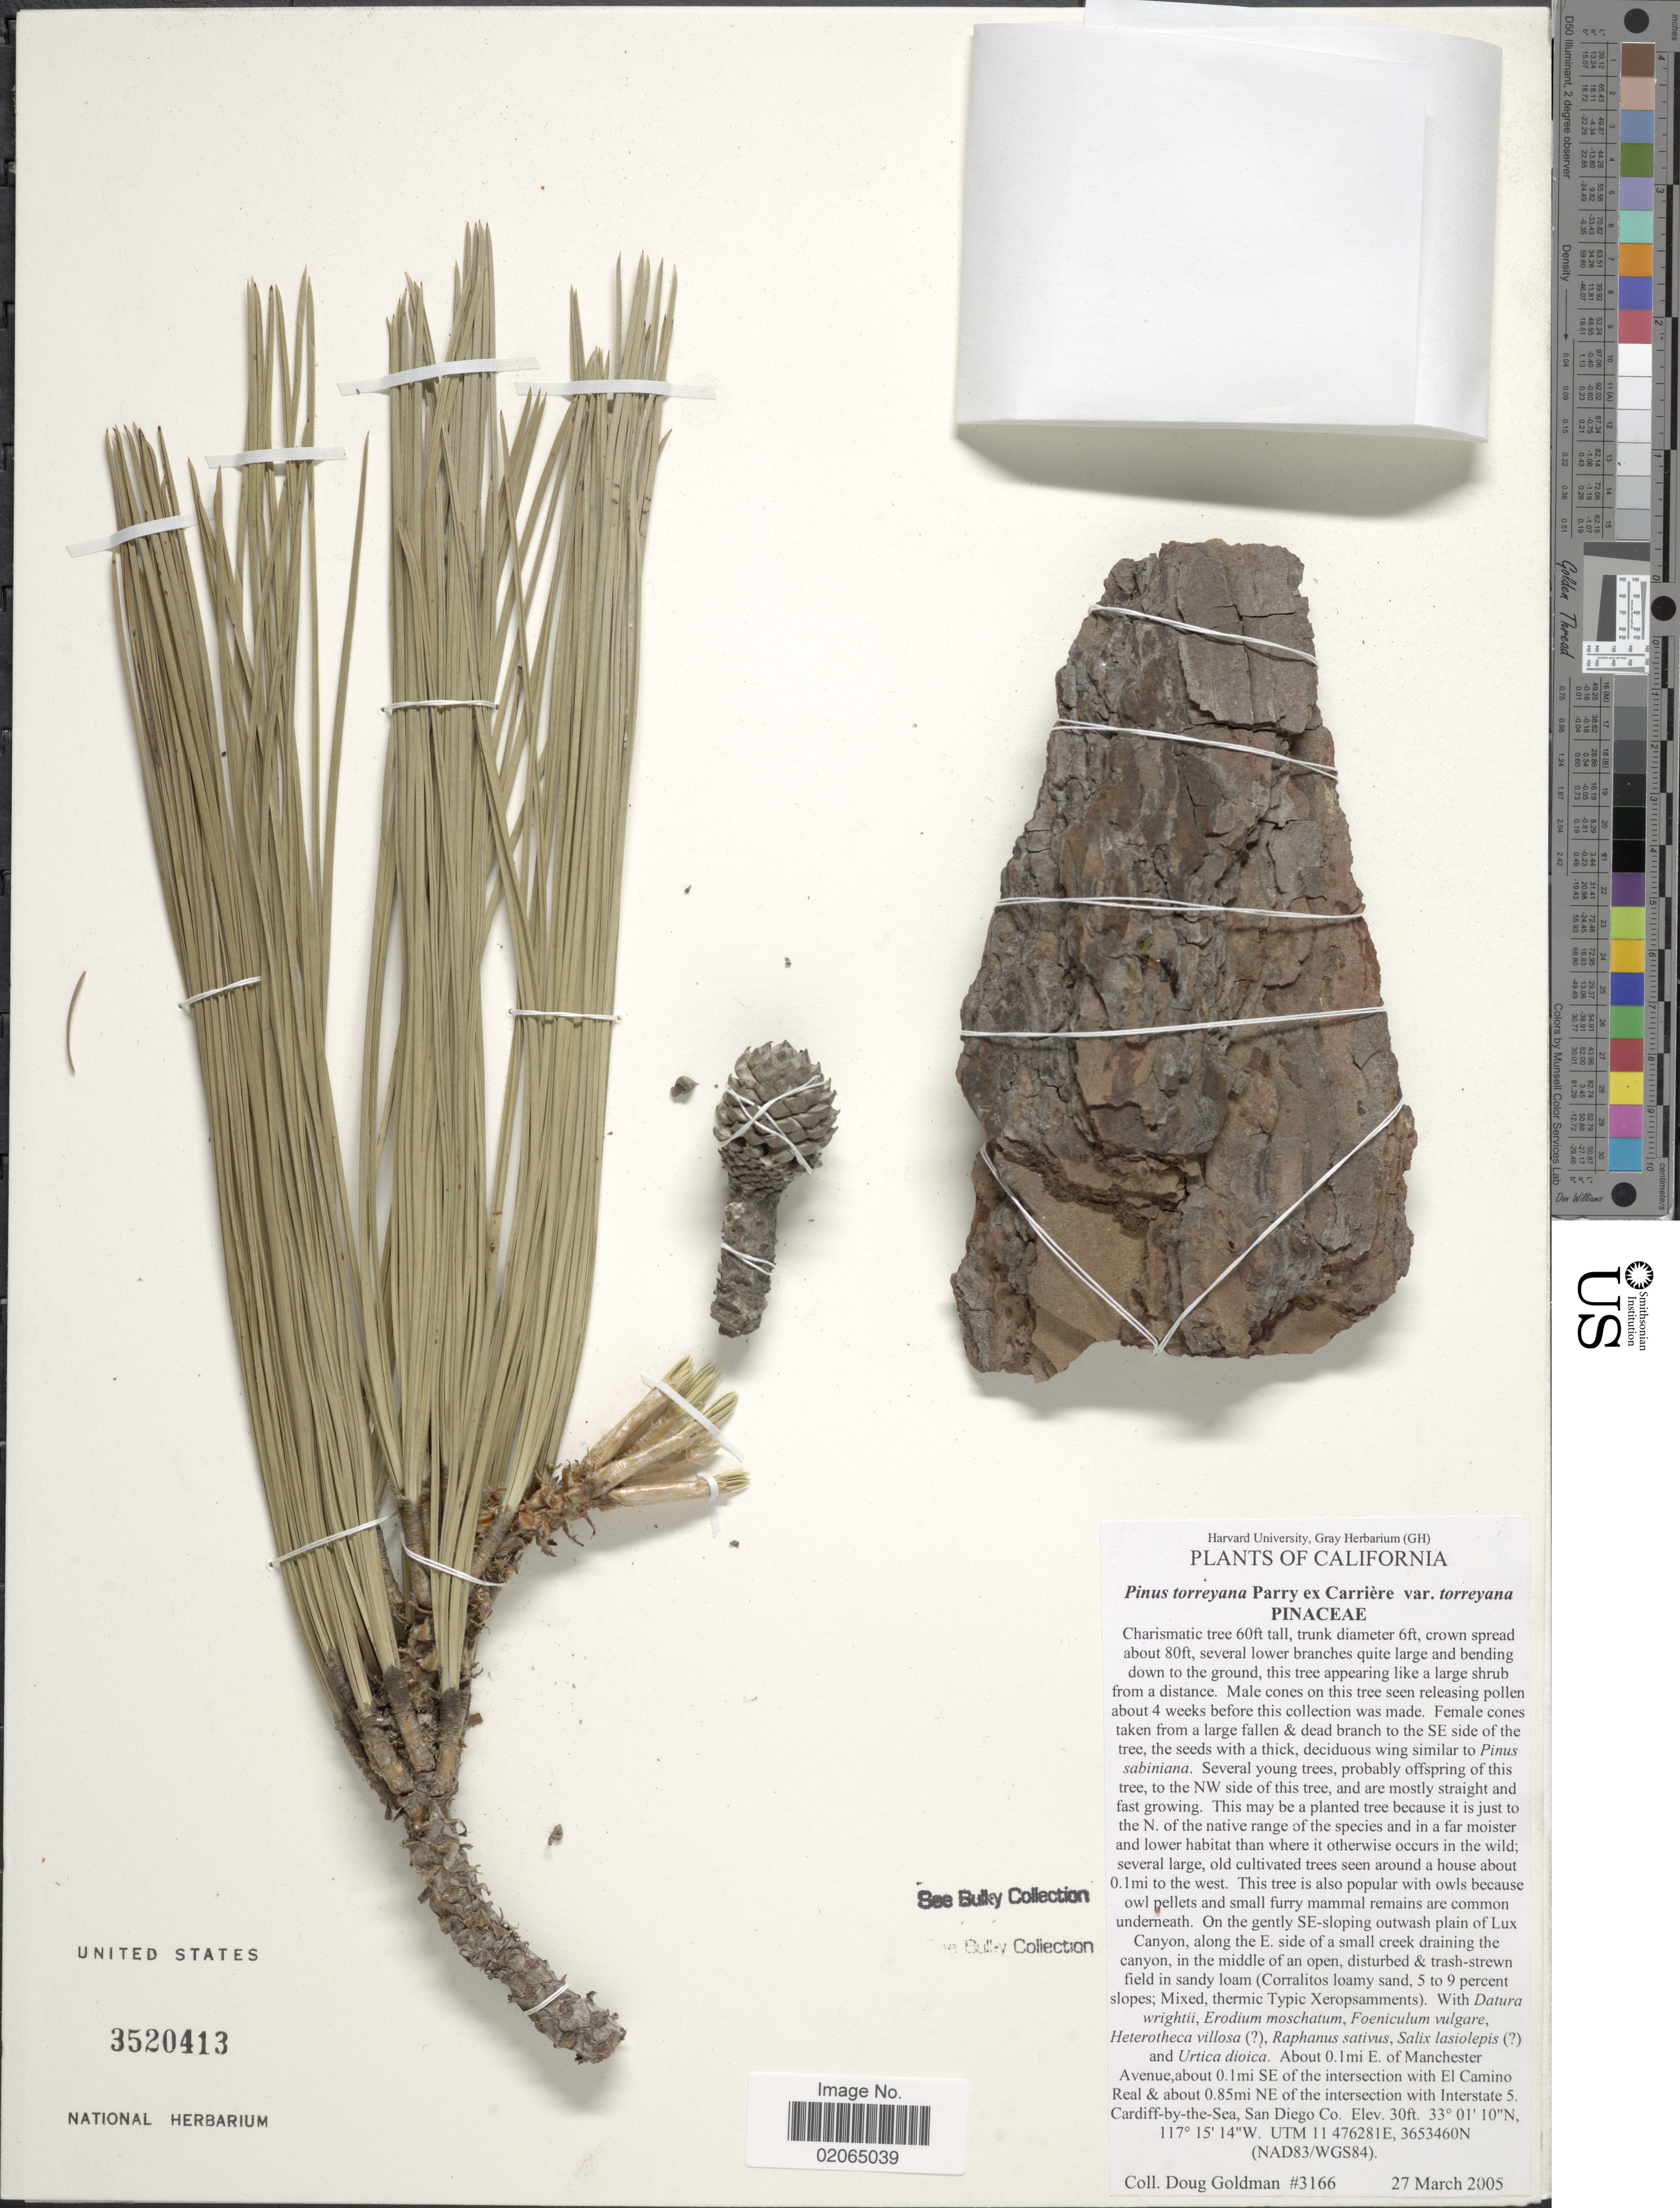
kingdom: Plantae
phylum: Tracheophyta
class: Pinopsida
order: Pinales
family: Pinaceae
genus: Pinus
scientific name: Pinus torreyana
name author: Parry ex Carrière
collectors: D. Goldman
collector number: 3166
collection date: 2005-03-27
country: United States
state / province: California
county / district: San Diego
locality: About 0.1 mi E. of Manchester Avenue, about 0.1 mi SE of the intersection with El Camino Real & about 0.85 mi NE of the intersection with Interstate 5 Cardiff-by-the-Sea, San Diego Co. UTM 11 476281E, 3653460N (NAD83/WGS84)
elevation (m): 9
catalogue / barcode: US 3520413